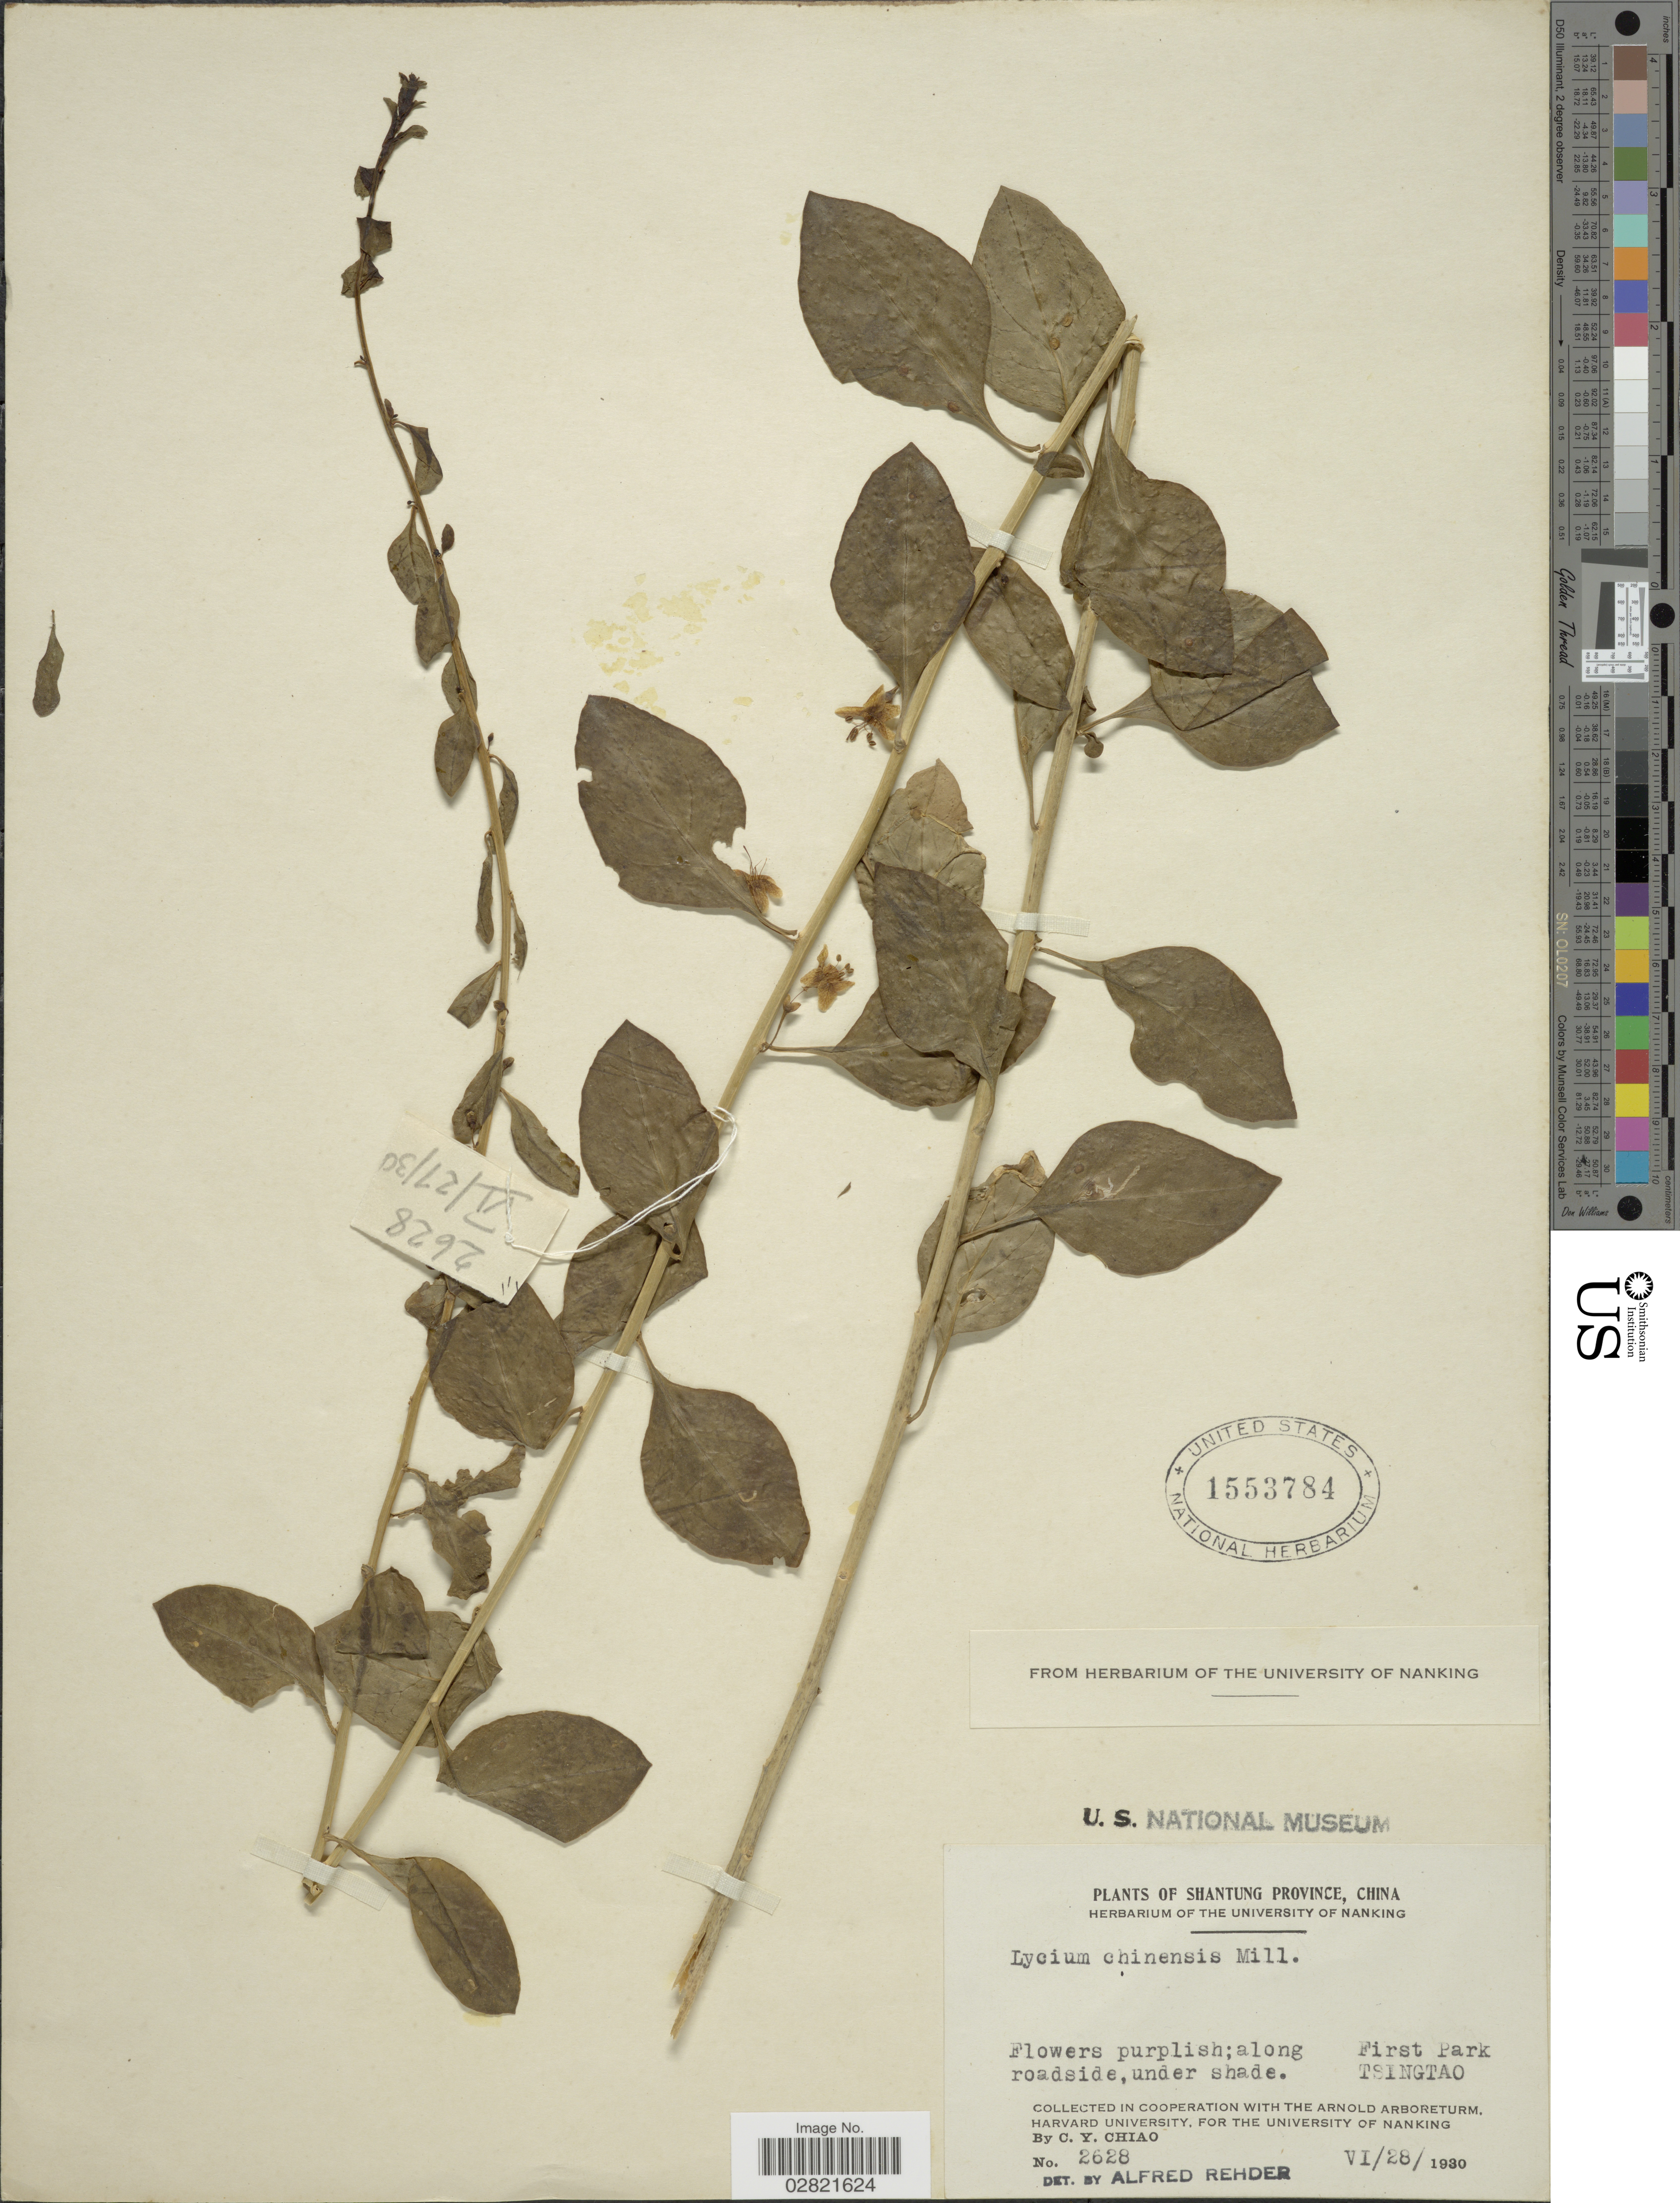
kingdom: Plantae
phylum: Tracheophyta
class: Magnoliopsida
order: Solanales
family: Solanaceae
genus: Lycium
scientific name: Lycium chinense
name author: Mill.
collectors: C. Y. Chiao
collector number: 2628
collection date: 1930-06-28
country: China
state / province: Shandong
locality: Shantung Province. First Park. Tsingtao.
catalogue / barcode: US 1553784